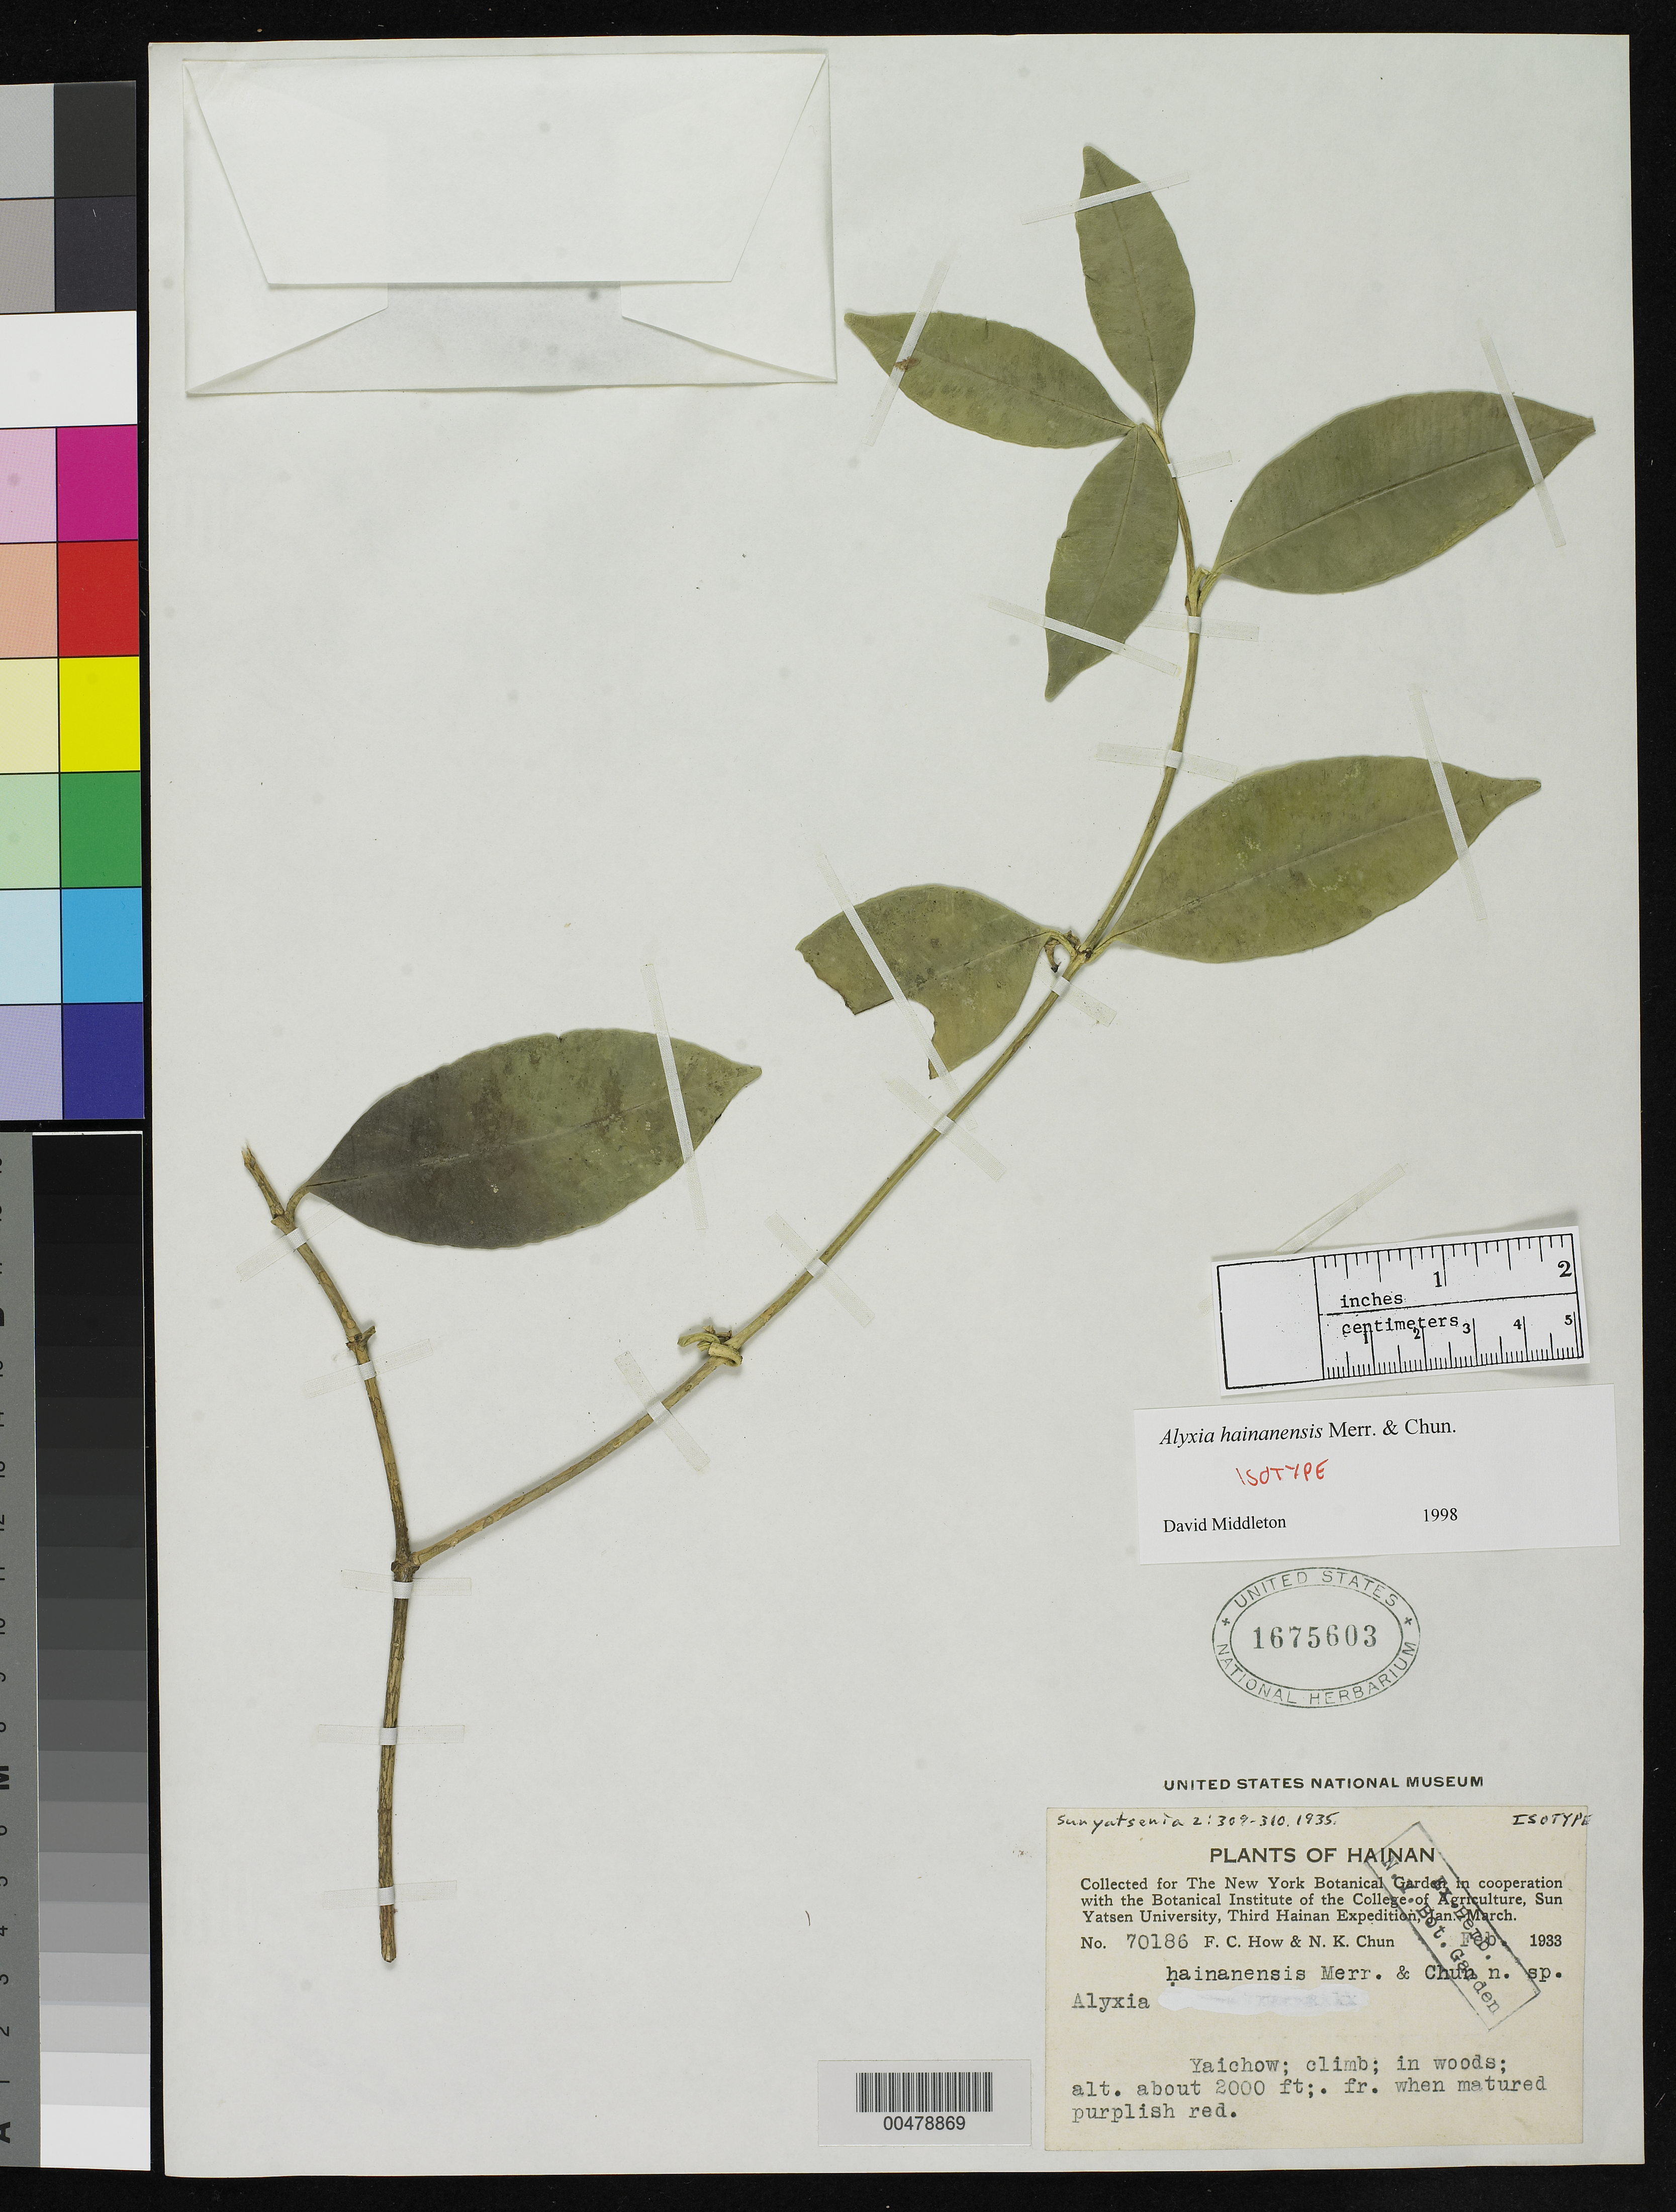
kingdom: Plantae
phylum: Tracheophyta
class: Magnoliopsida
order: Gentianales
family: Apocynaceae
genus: Alyxia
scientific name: Alyxia hainanensis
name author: Merr. & Chun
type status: Isotype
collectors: F. How & N. K. Chun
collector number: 70186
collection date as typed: Feb 1933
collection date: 1933-02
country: China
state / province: Hainan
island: Hainan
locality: Yaichow.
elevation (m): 610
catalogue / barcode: US 1675603